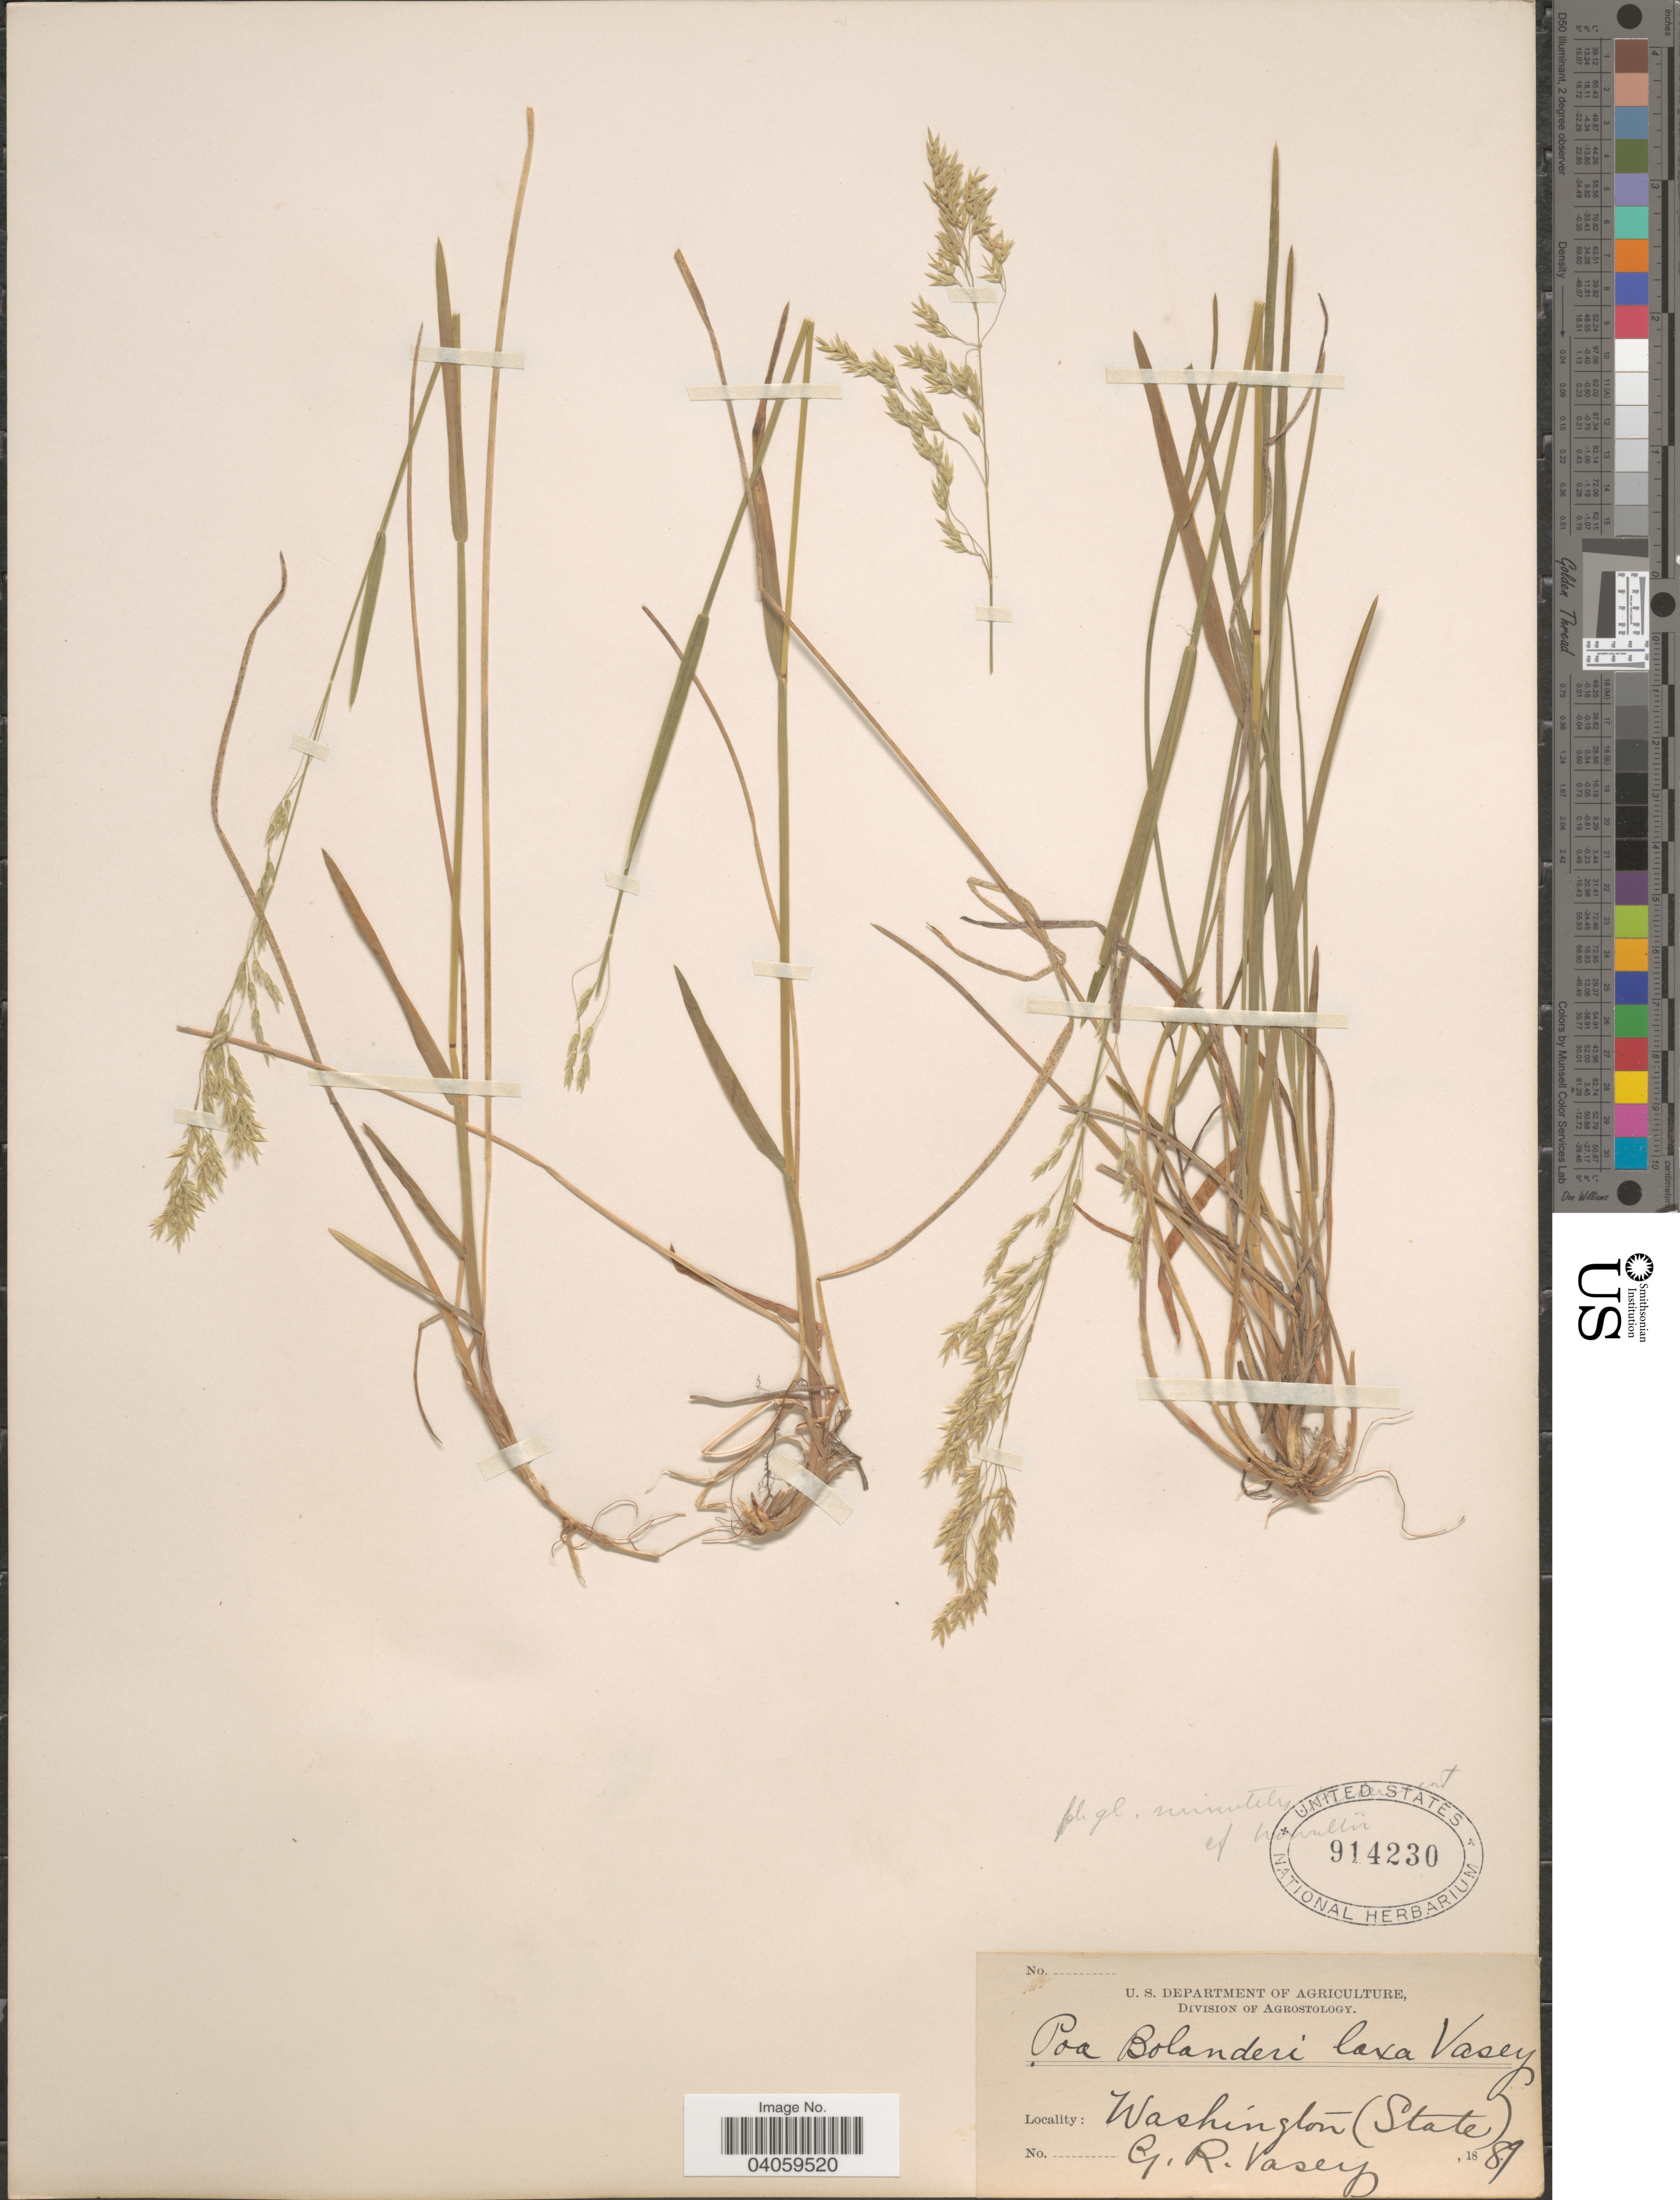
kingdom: Plantae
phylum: Tracheophyta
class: Liliopsida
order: Poales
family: Poaceae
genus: Poa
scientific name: Poa howellii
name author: Vasey & Scribn.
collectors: G. R. Vasey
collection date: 1889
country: United States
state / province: Washington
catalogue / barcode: US 914230